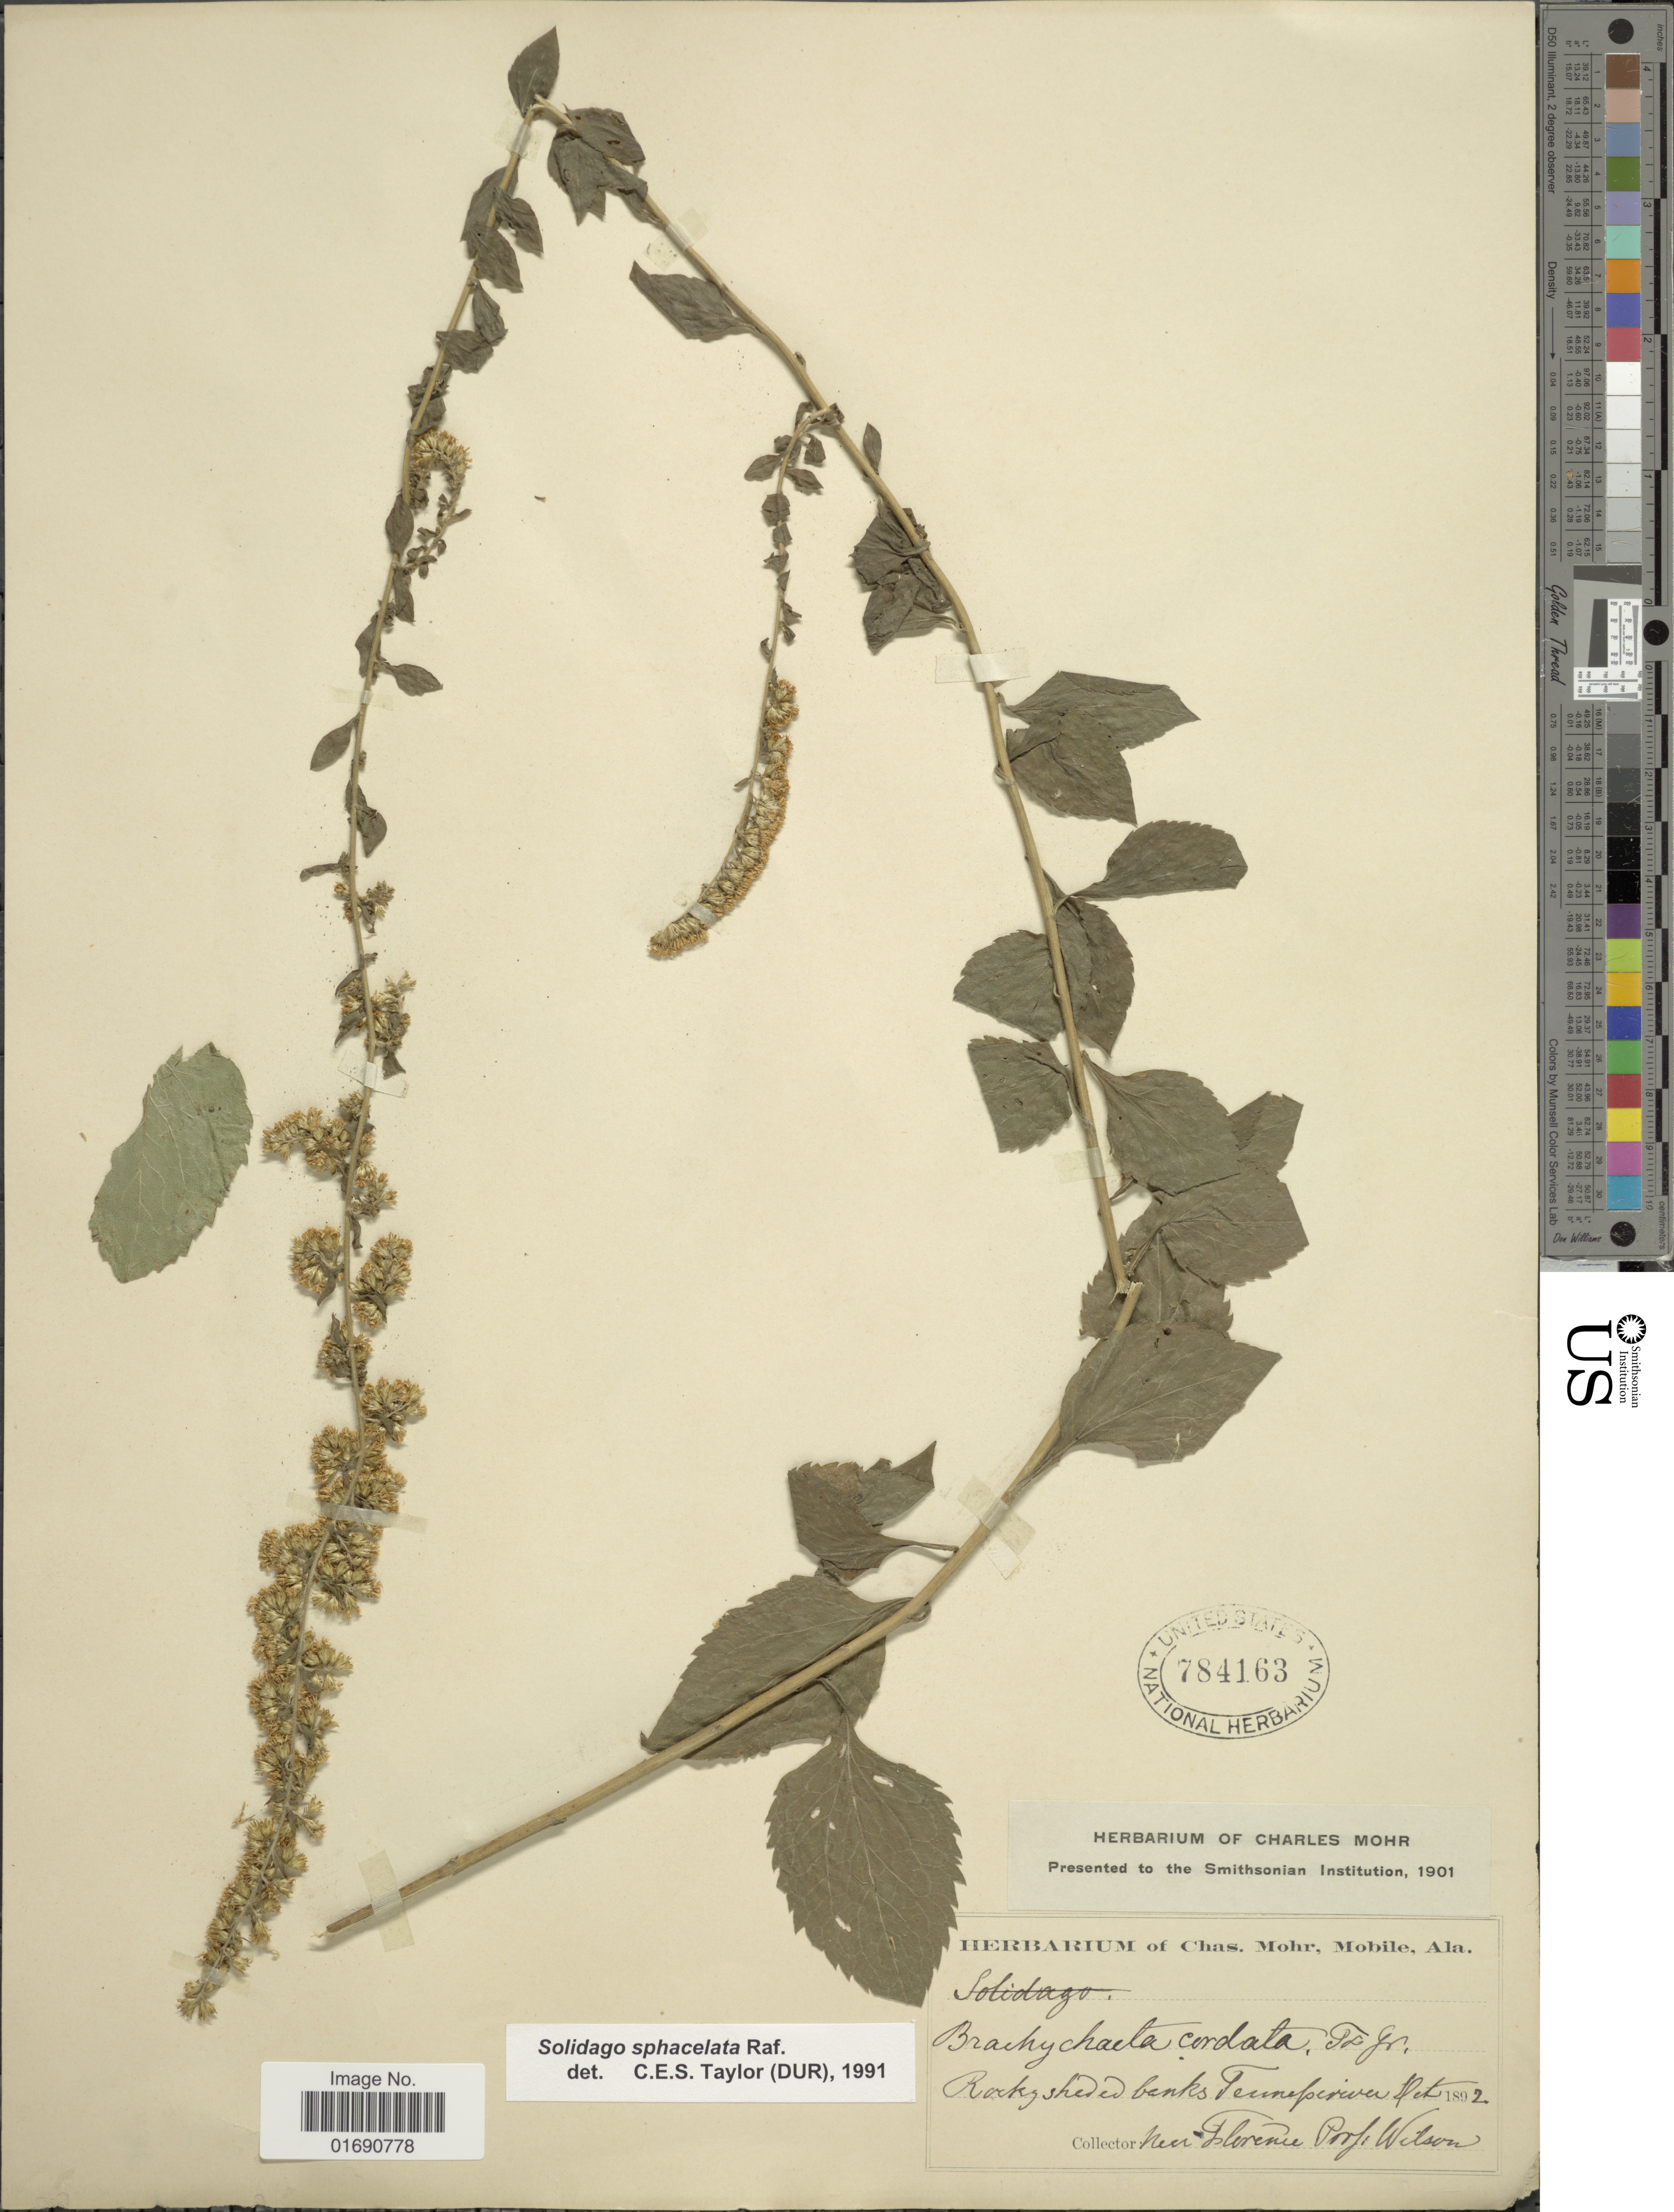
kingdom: Plantae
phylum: Tracheophyta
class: Magnoliopsida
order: Asterales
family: Asteraceae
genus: Solidago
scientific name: Solidago sphacelata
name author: Raf.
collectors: -- Wilson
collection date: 1892-10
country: United States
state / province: Tennessee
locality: Rocky shaded banks Tennesseeriver near Florence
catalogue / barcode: US 784163